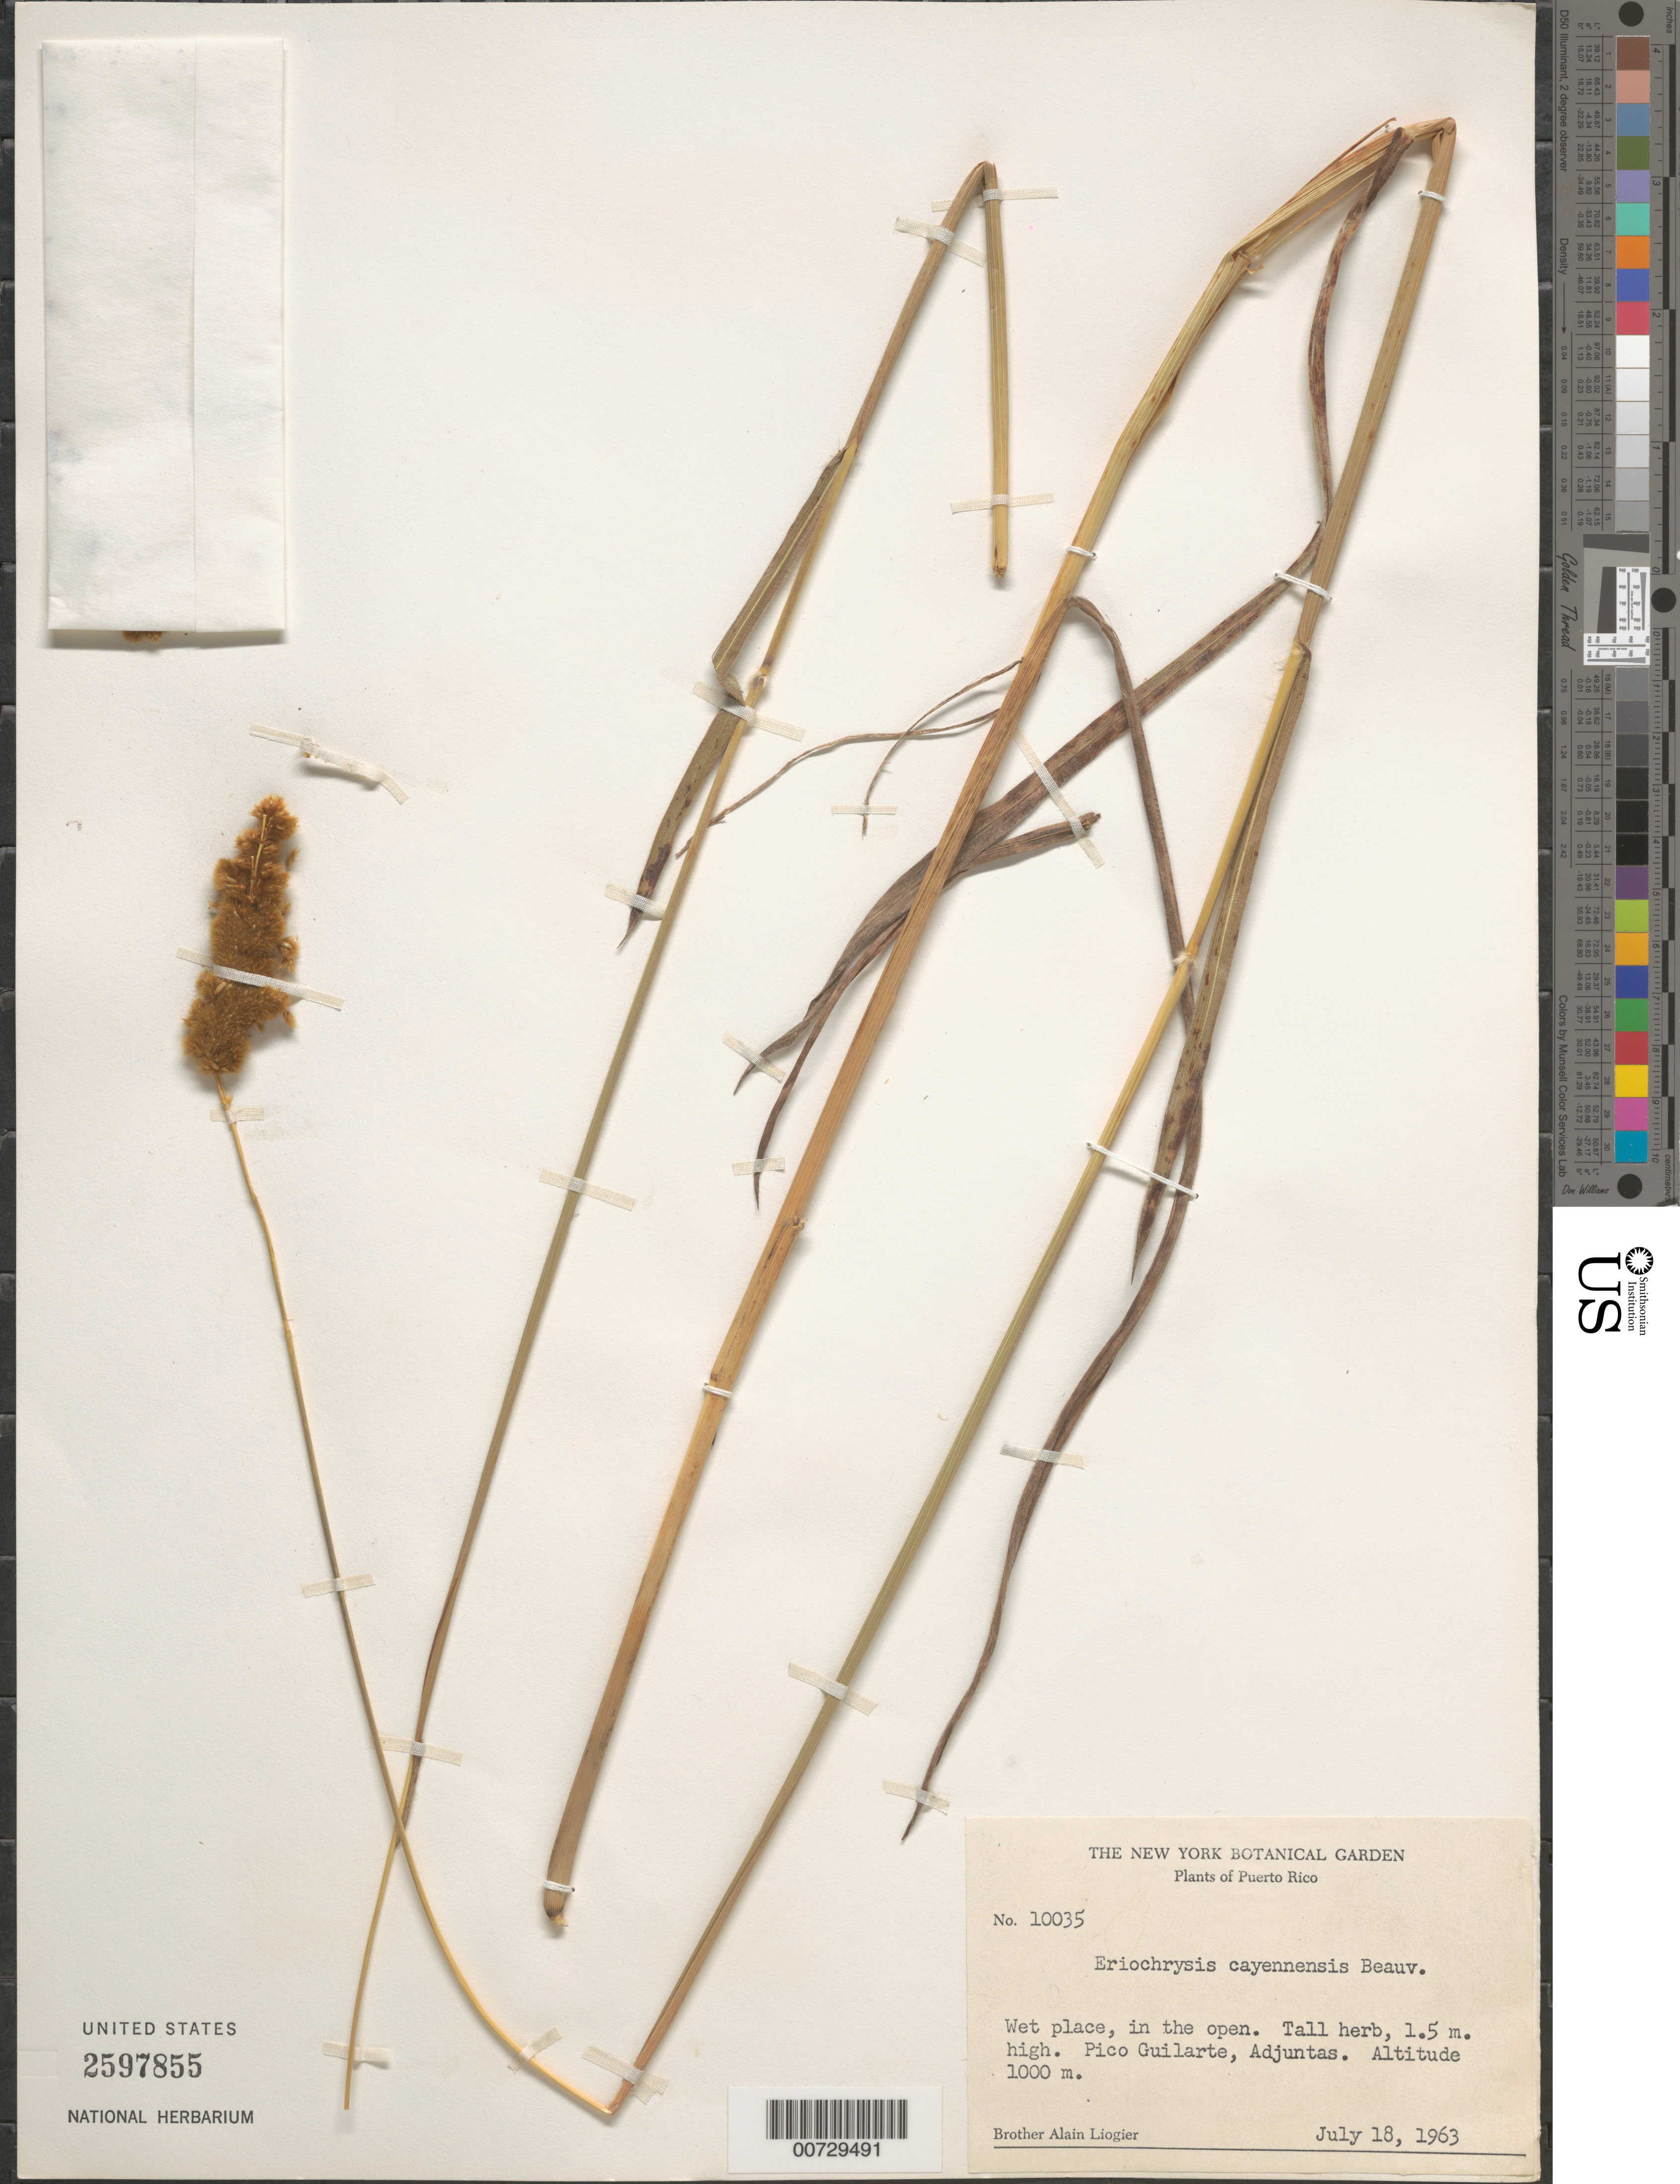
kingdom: Plantae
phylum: Tracheophyta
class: Liliopsida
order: Poales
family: Poaceae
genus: Eriochrysis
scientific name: Eriochrysis cayennensis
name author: P. Beauv.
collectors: A. H. Liogier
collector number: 10035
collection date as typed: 18 Jul 1963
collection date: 1963-07-18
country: Puerto Rico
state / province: Adjuntas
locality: Pico Guilarte, Adjuntas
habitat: Wet place, in the open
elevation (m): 1000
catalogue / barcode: US 2597855